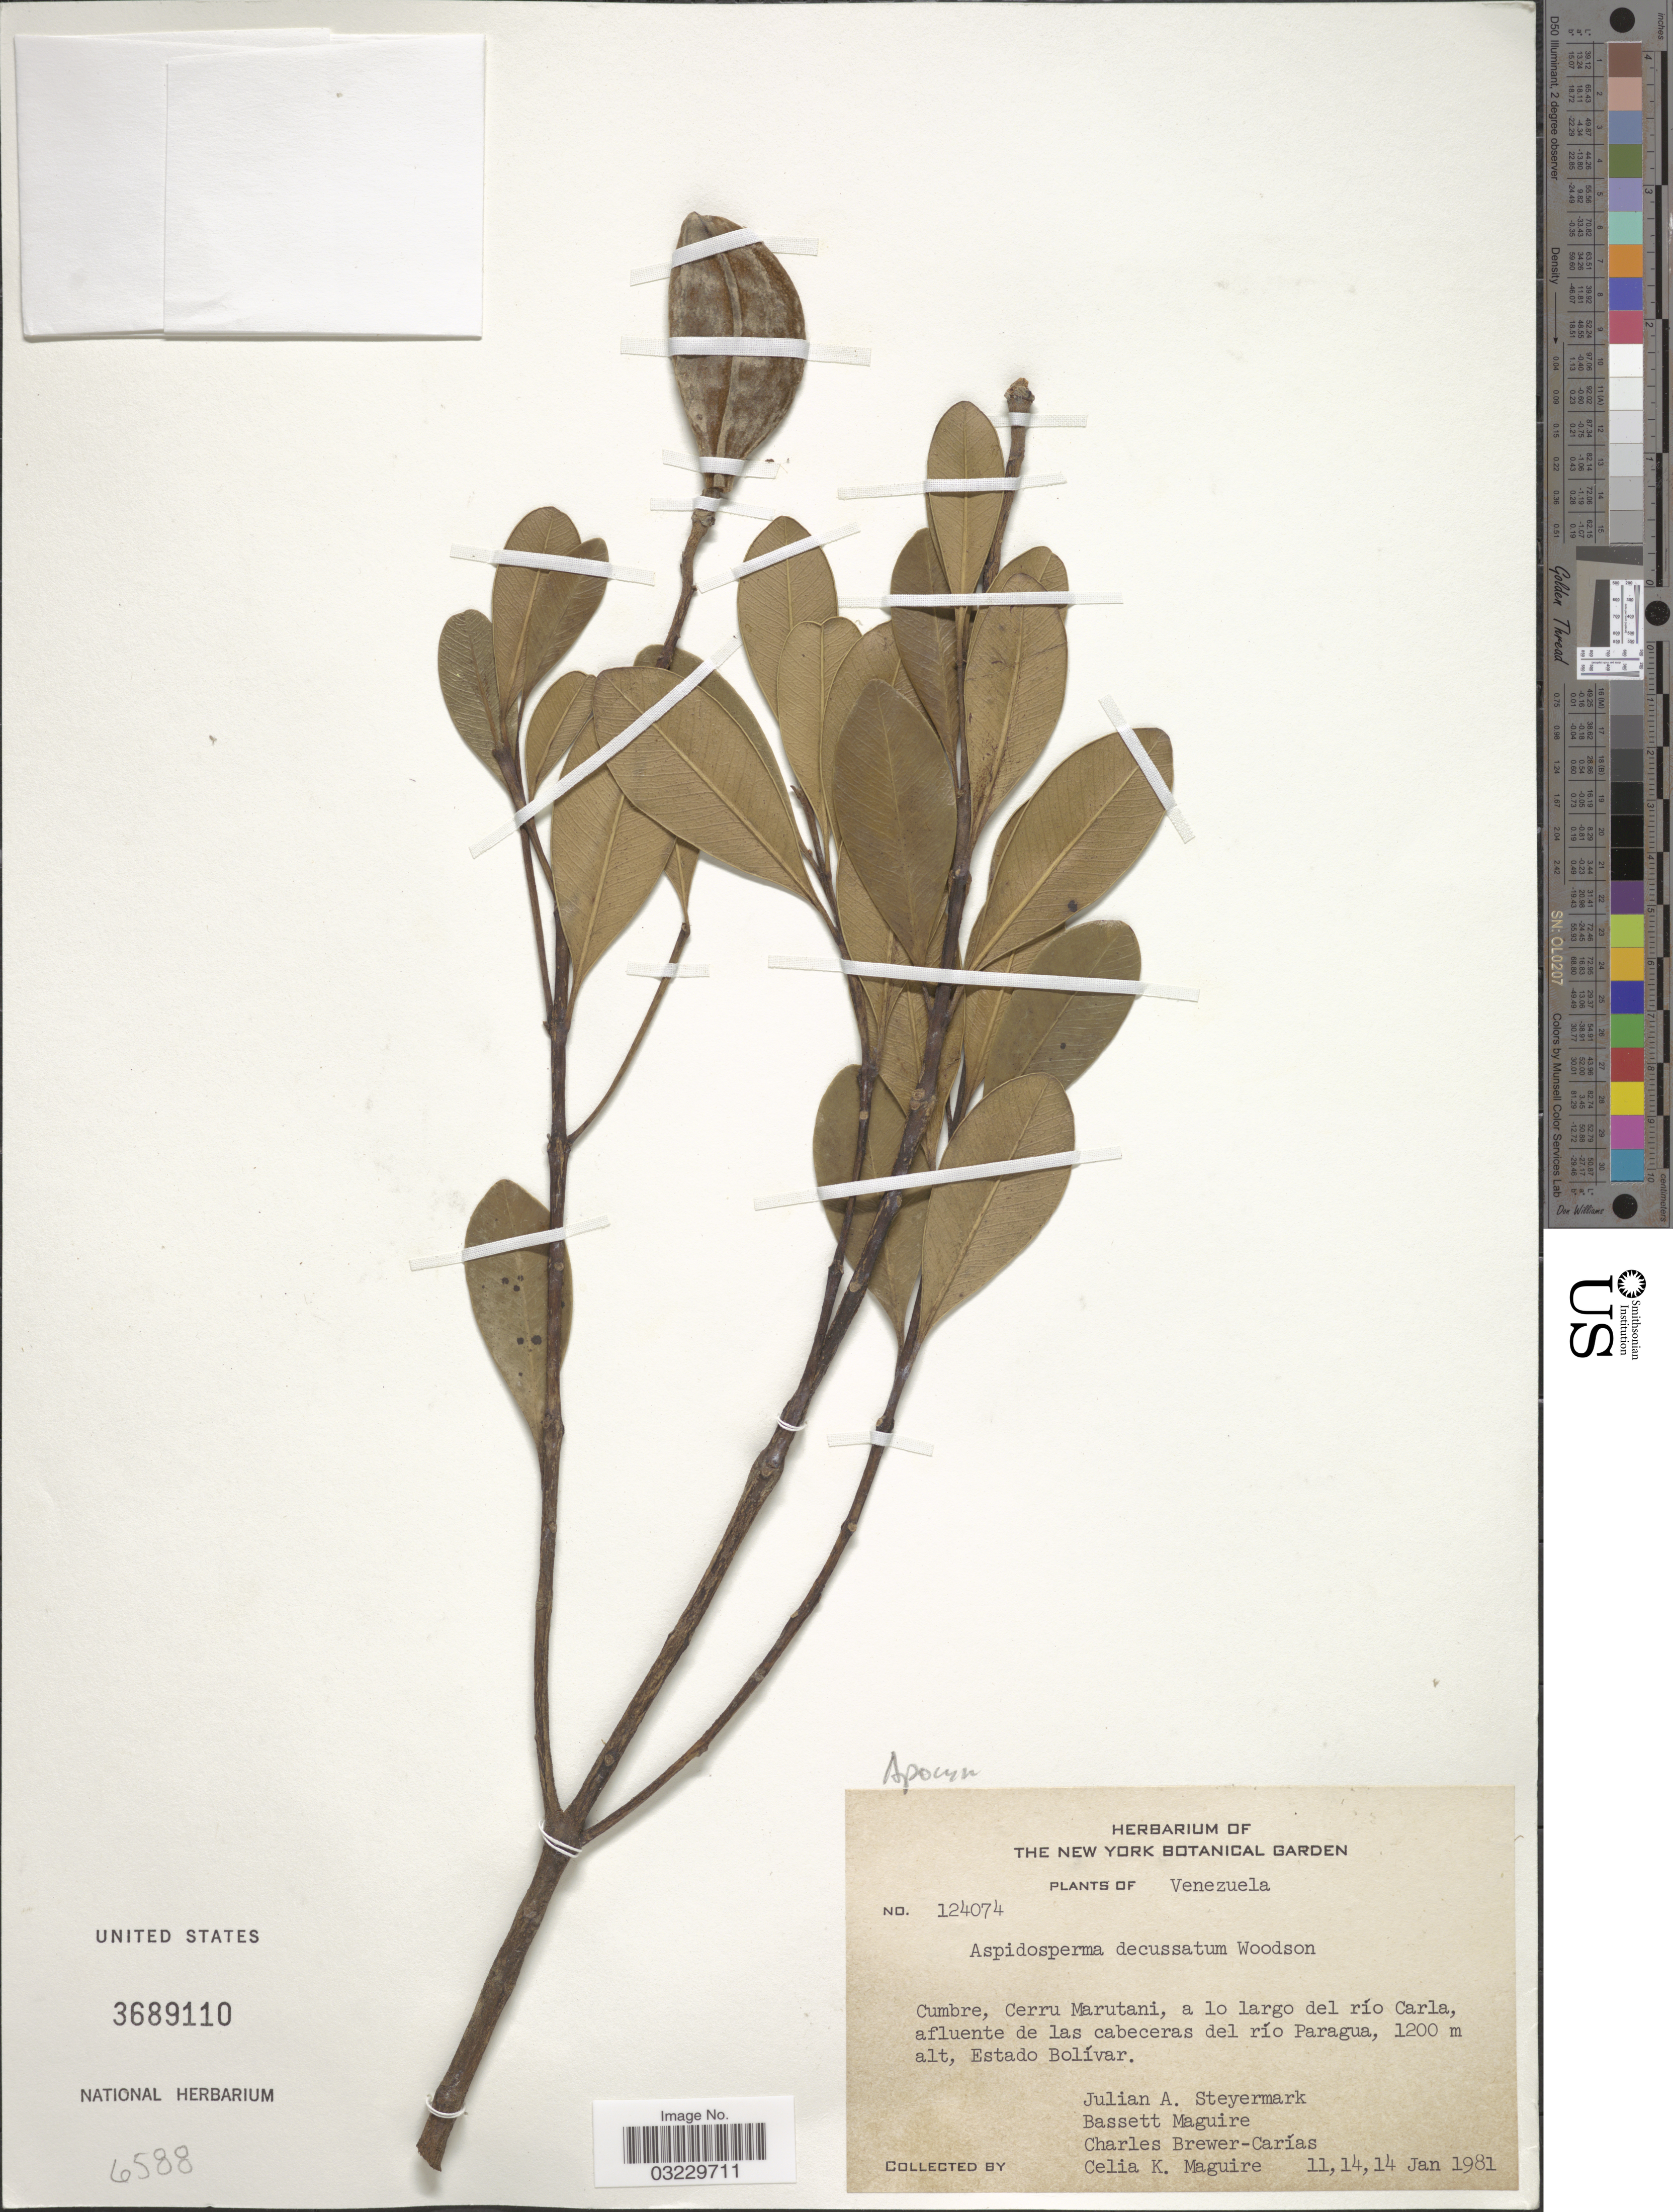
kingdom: Plantae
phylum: Tracheophyta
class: Magnoliopsida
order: Gentianales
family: Apocynaceae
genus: Aspidosperma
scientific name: Aspidosperma decussatum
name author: Woodson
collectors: J. Steyermark, B. Maguire, C. Brewer-Carias & C. K. Maguire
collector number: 124074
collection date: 1981-01-11/1981-01-14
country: Venezuela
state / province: Bolivar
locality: Cumbre, Cerru Marutani, a lo largo del río Carla, afluente de las cabeceras del río Paragua.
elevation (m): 1200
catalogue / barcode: US 3689110